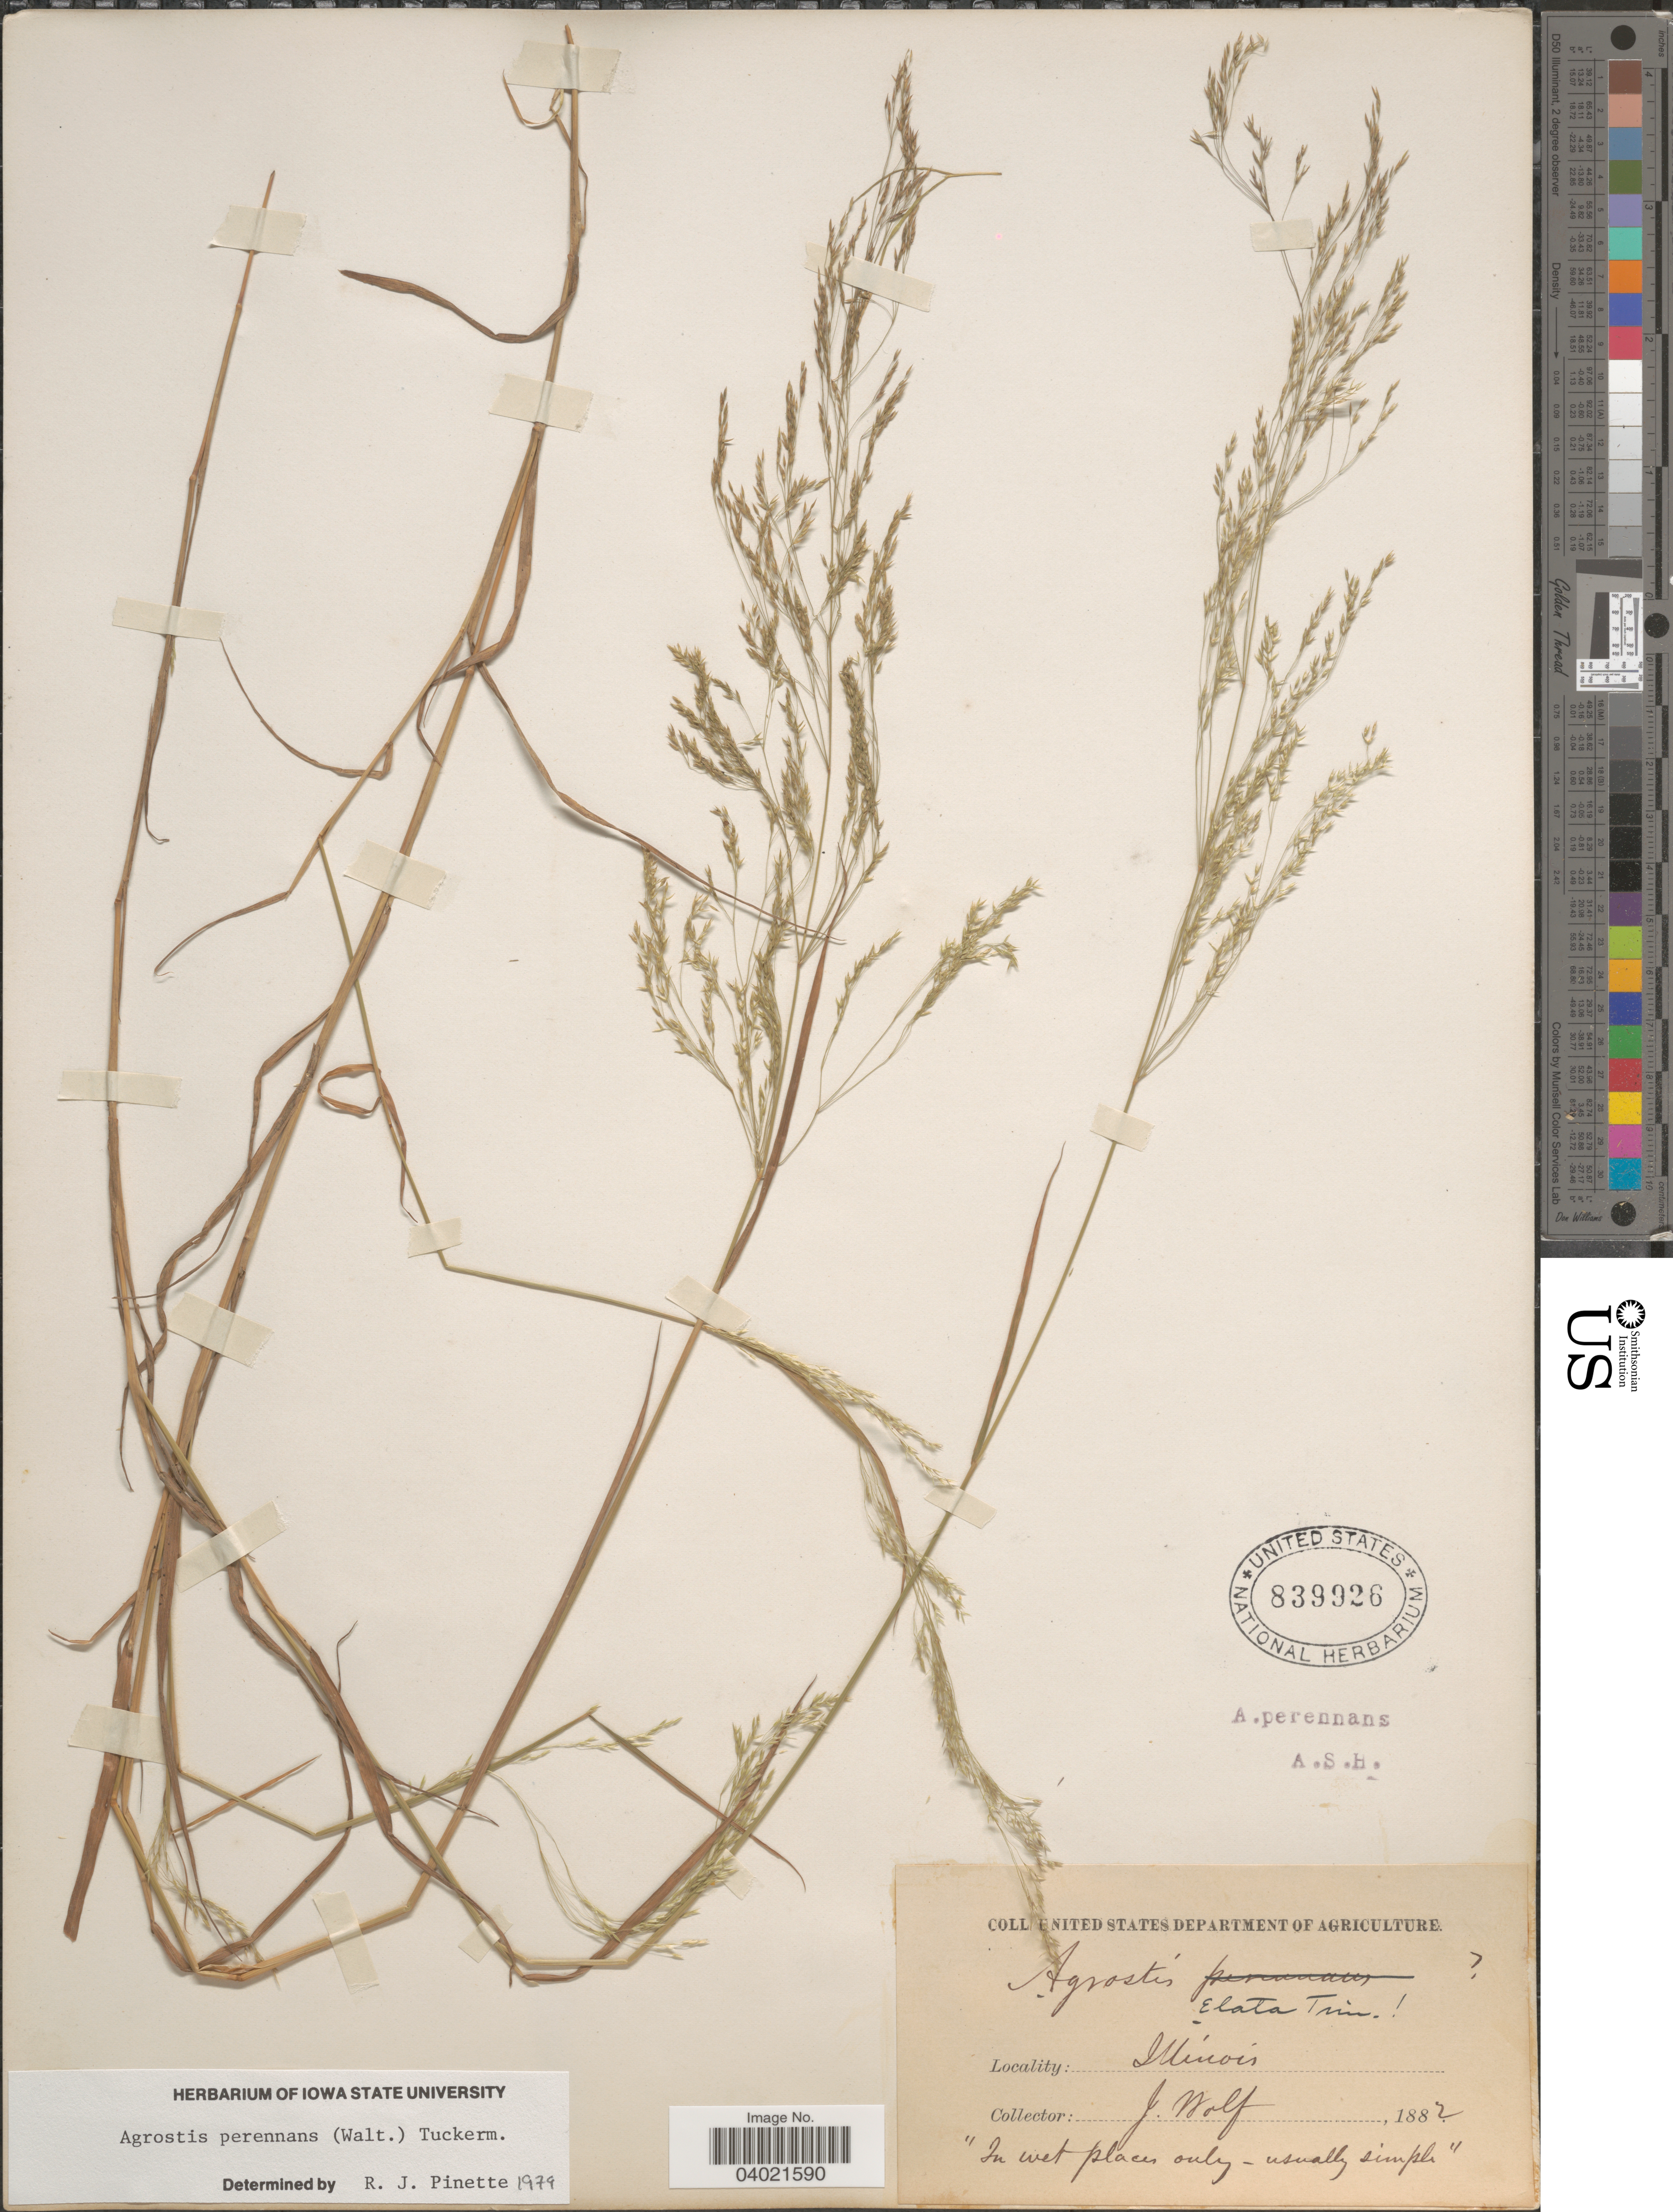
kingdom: Plantae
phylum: Tracheophyta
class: Liliopsida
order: Poales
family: Poaceae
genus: Agrostis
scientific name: Agrostis perennans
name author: (Walter) Tuck.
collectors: J. Wolf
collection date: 1882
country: United States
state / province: Illinois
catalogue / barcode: US 839926